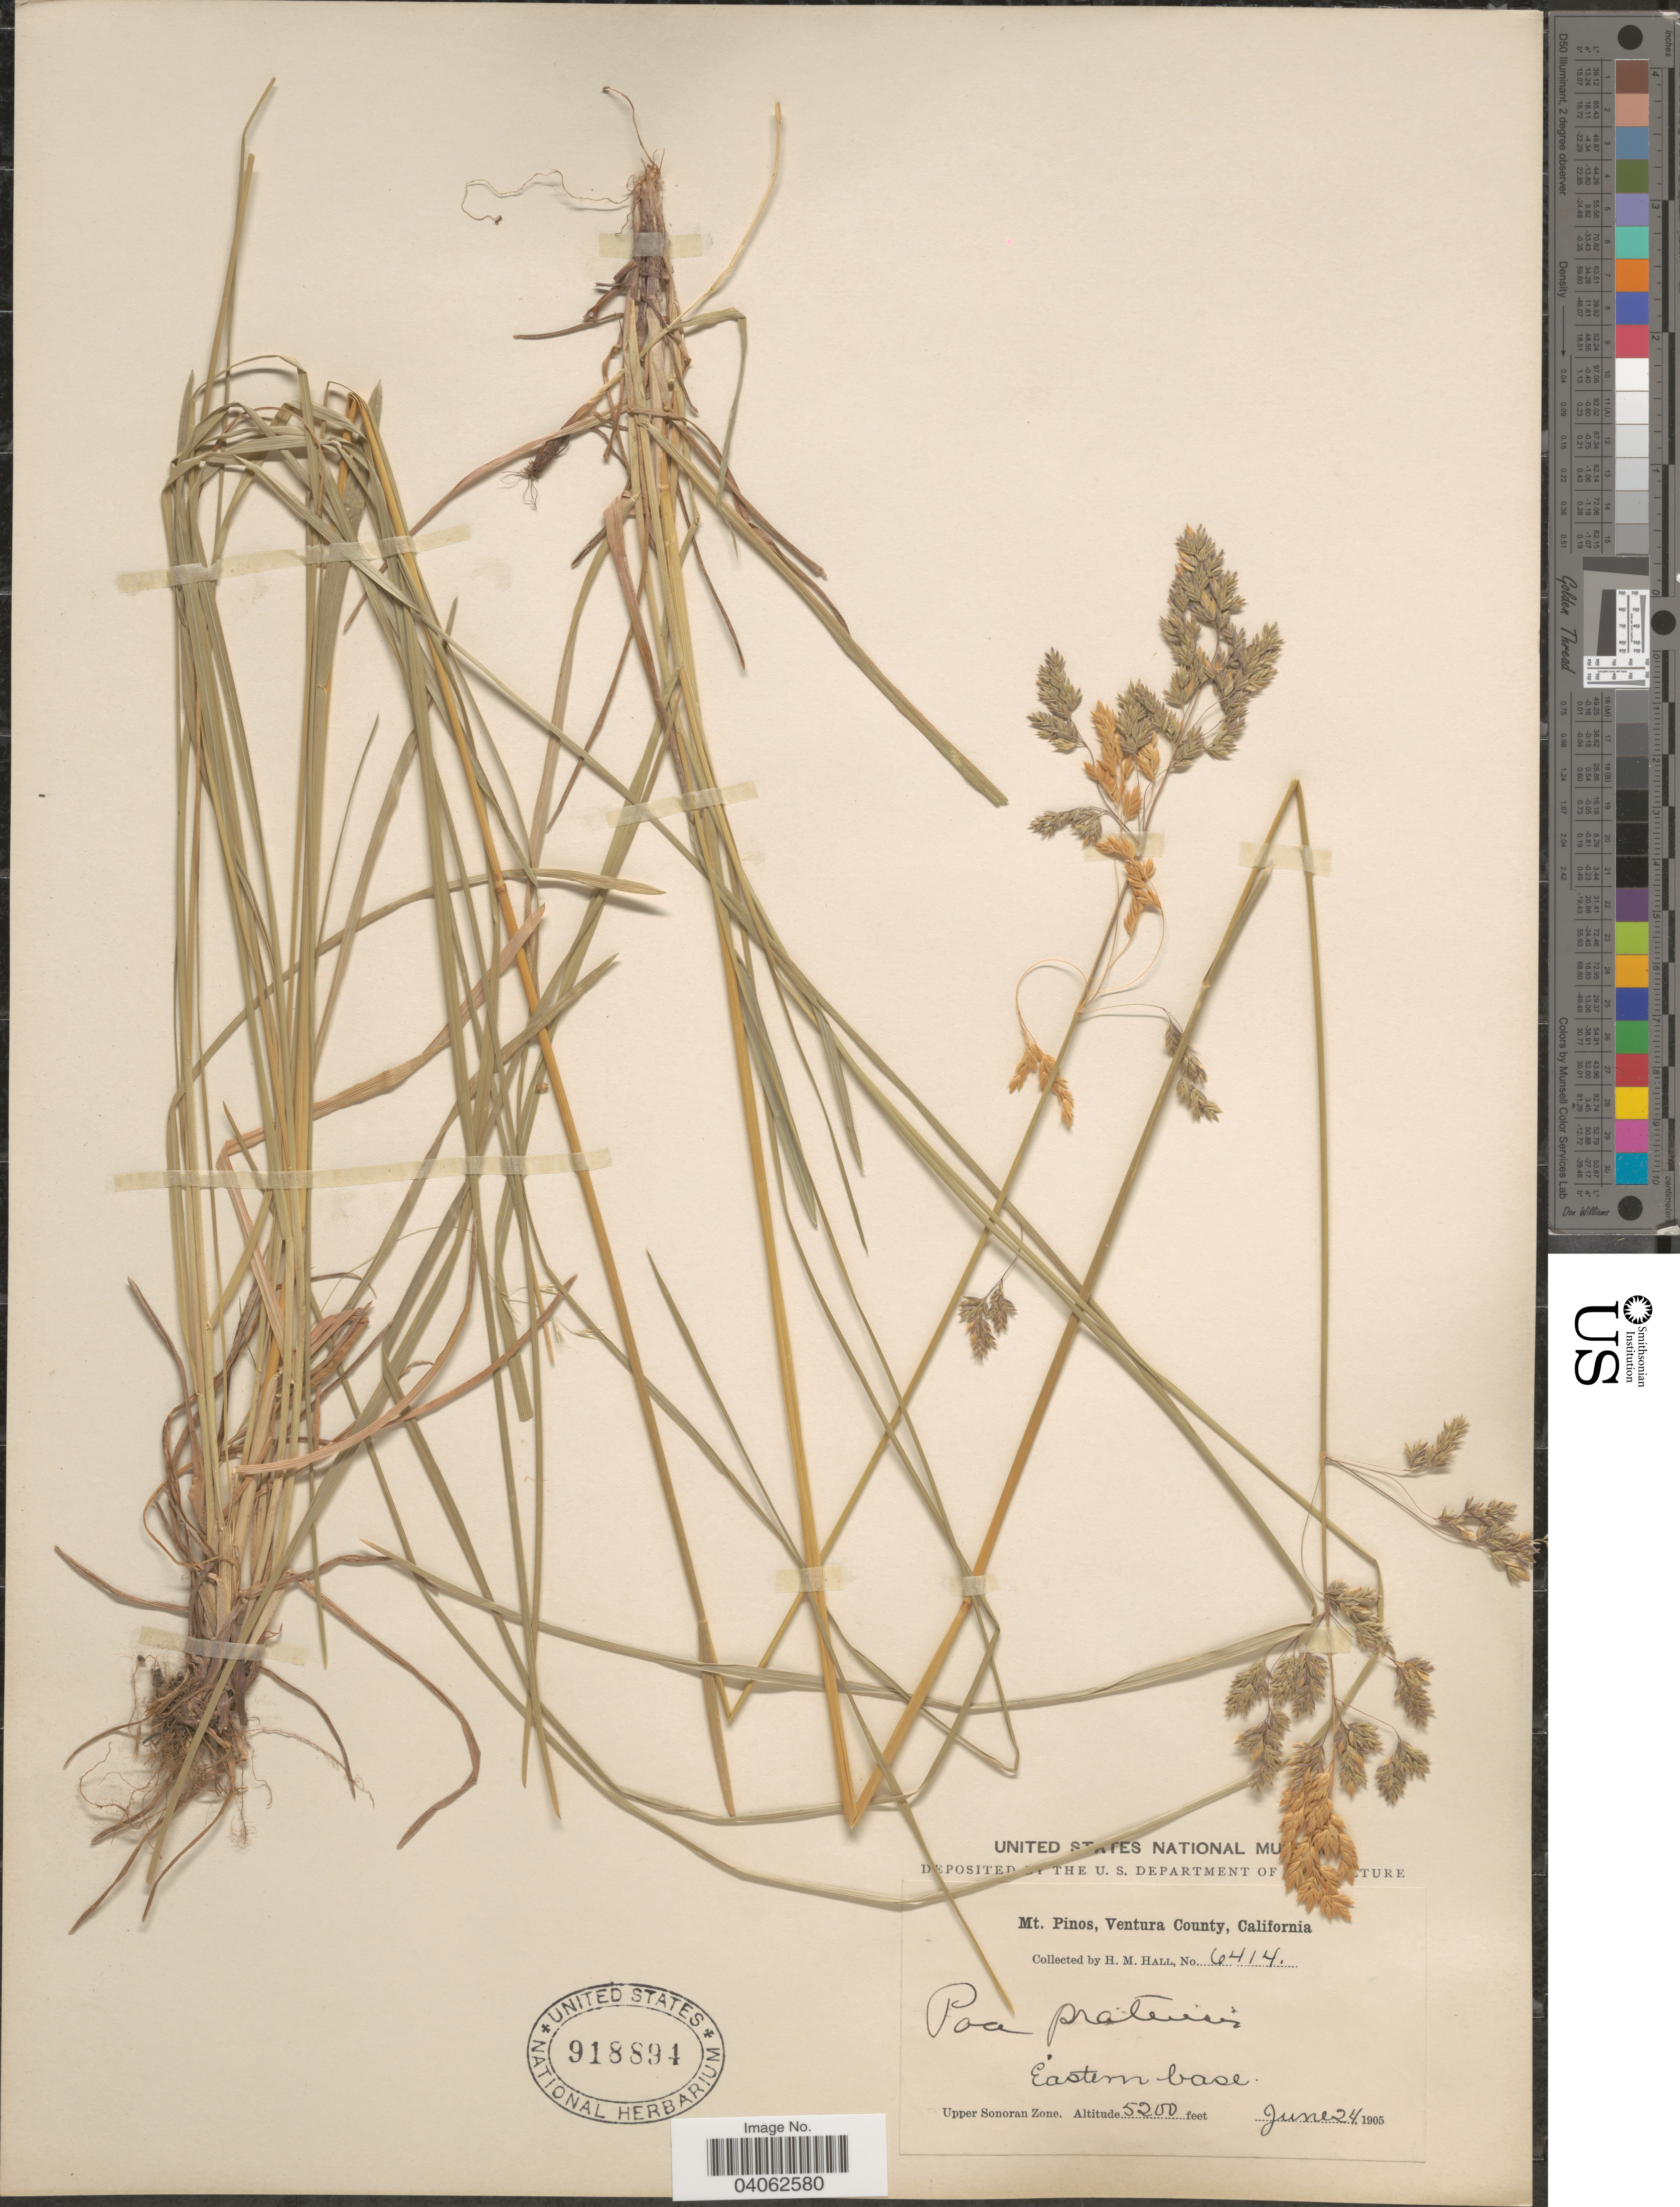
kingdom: Plantae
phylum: Tracheophyta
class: Liliopsida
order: Poales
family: Poaceae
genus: Poa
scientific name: Poa pratensis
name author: L.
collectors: H. M. Hall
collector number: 6414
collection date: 1905-06-24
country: United States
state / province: California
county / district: Ventura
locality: Mt. Pinos, Ventura County. Eastern base. Upper Sonoran Zone.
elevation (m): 1585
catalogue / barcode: US 918894